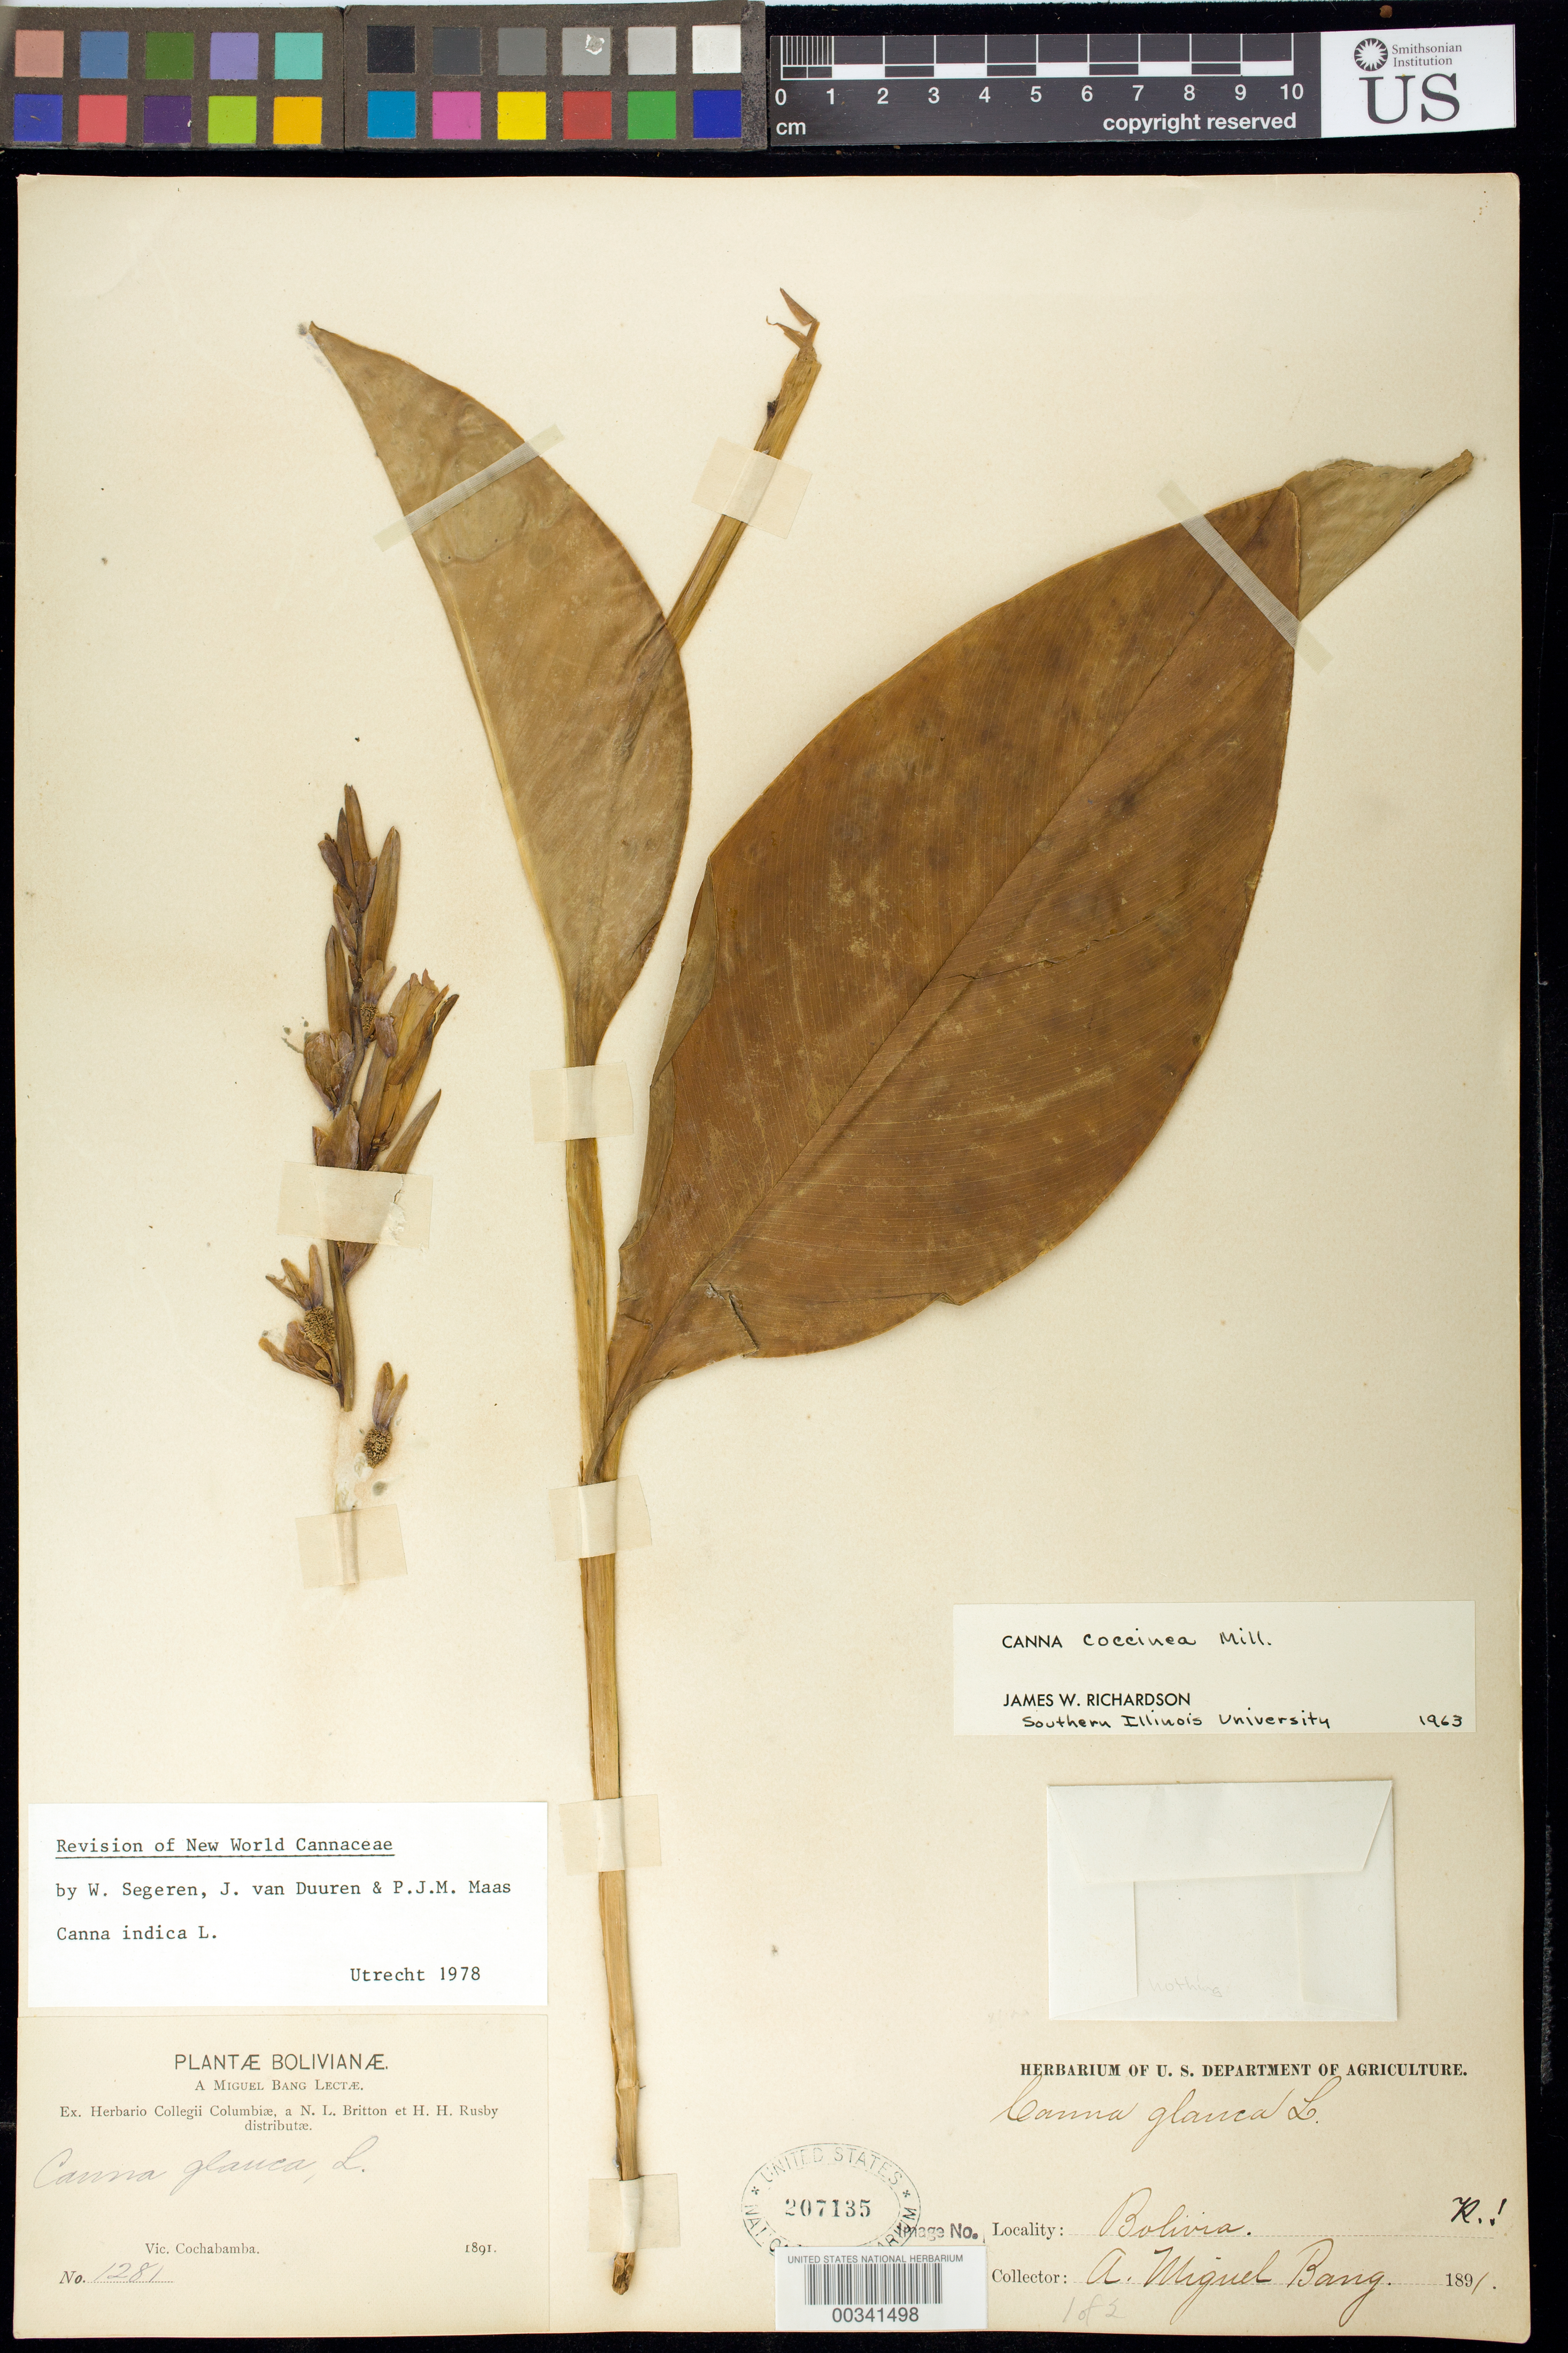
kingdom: Plantae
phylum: Tracheophyta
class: Liliopsida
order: Zingiberales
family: Cannaceae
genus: Canna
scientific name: Canna indica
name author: L.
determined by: Segeren, W.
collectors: M. Bang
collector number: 1281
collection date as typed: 1891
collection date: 1891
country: Bolivia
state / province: Cochabamba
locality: Vic. Cochabamba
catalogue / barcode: US 207135